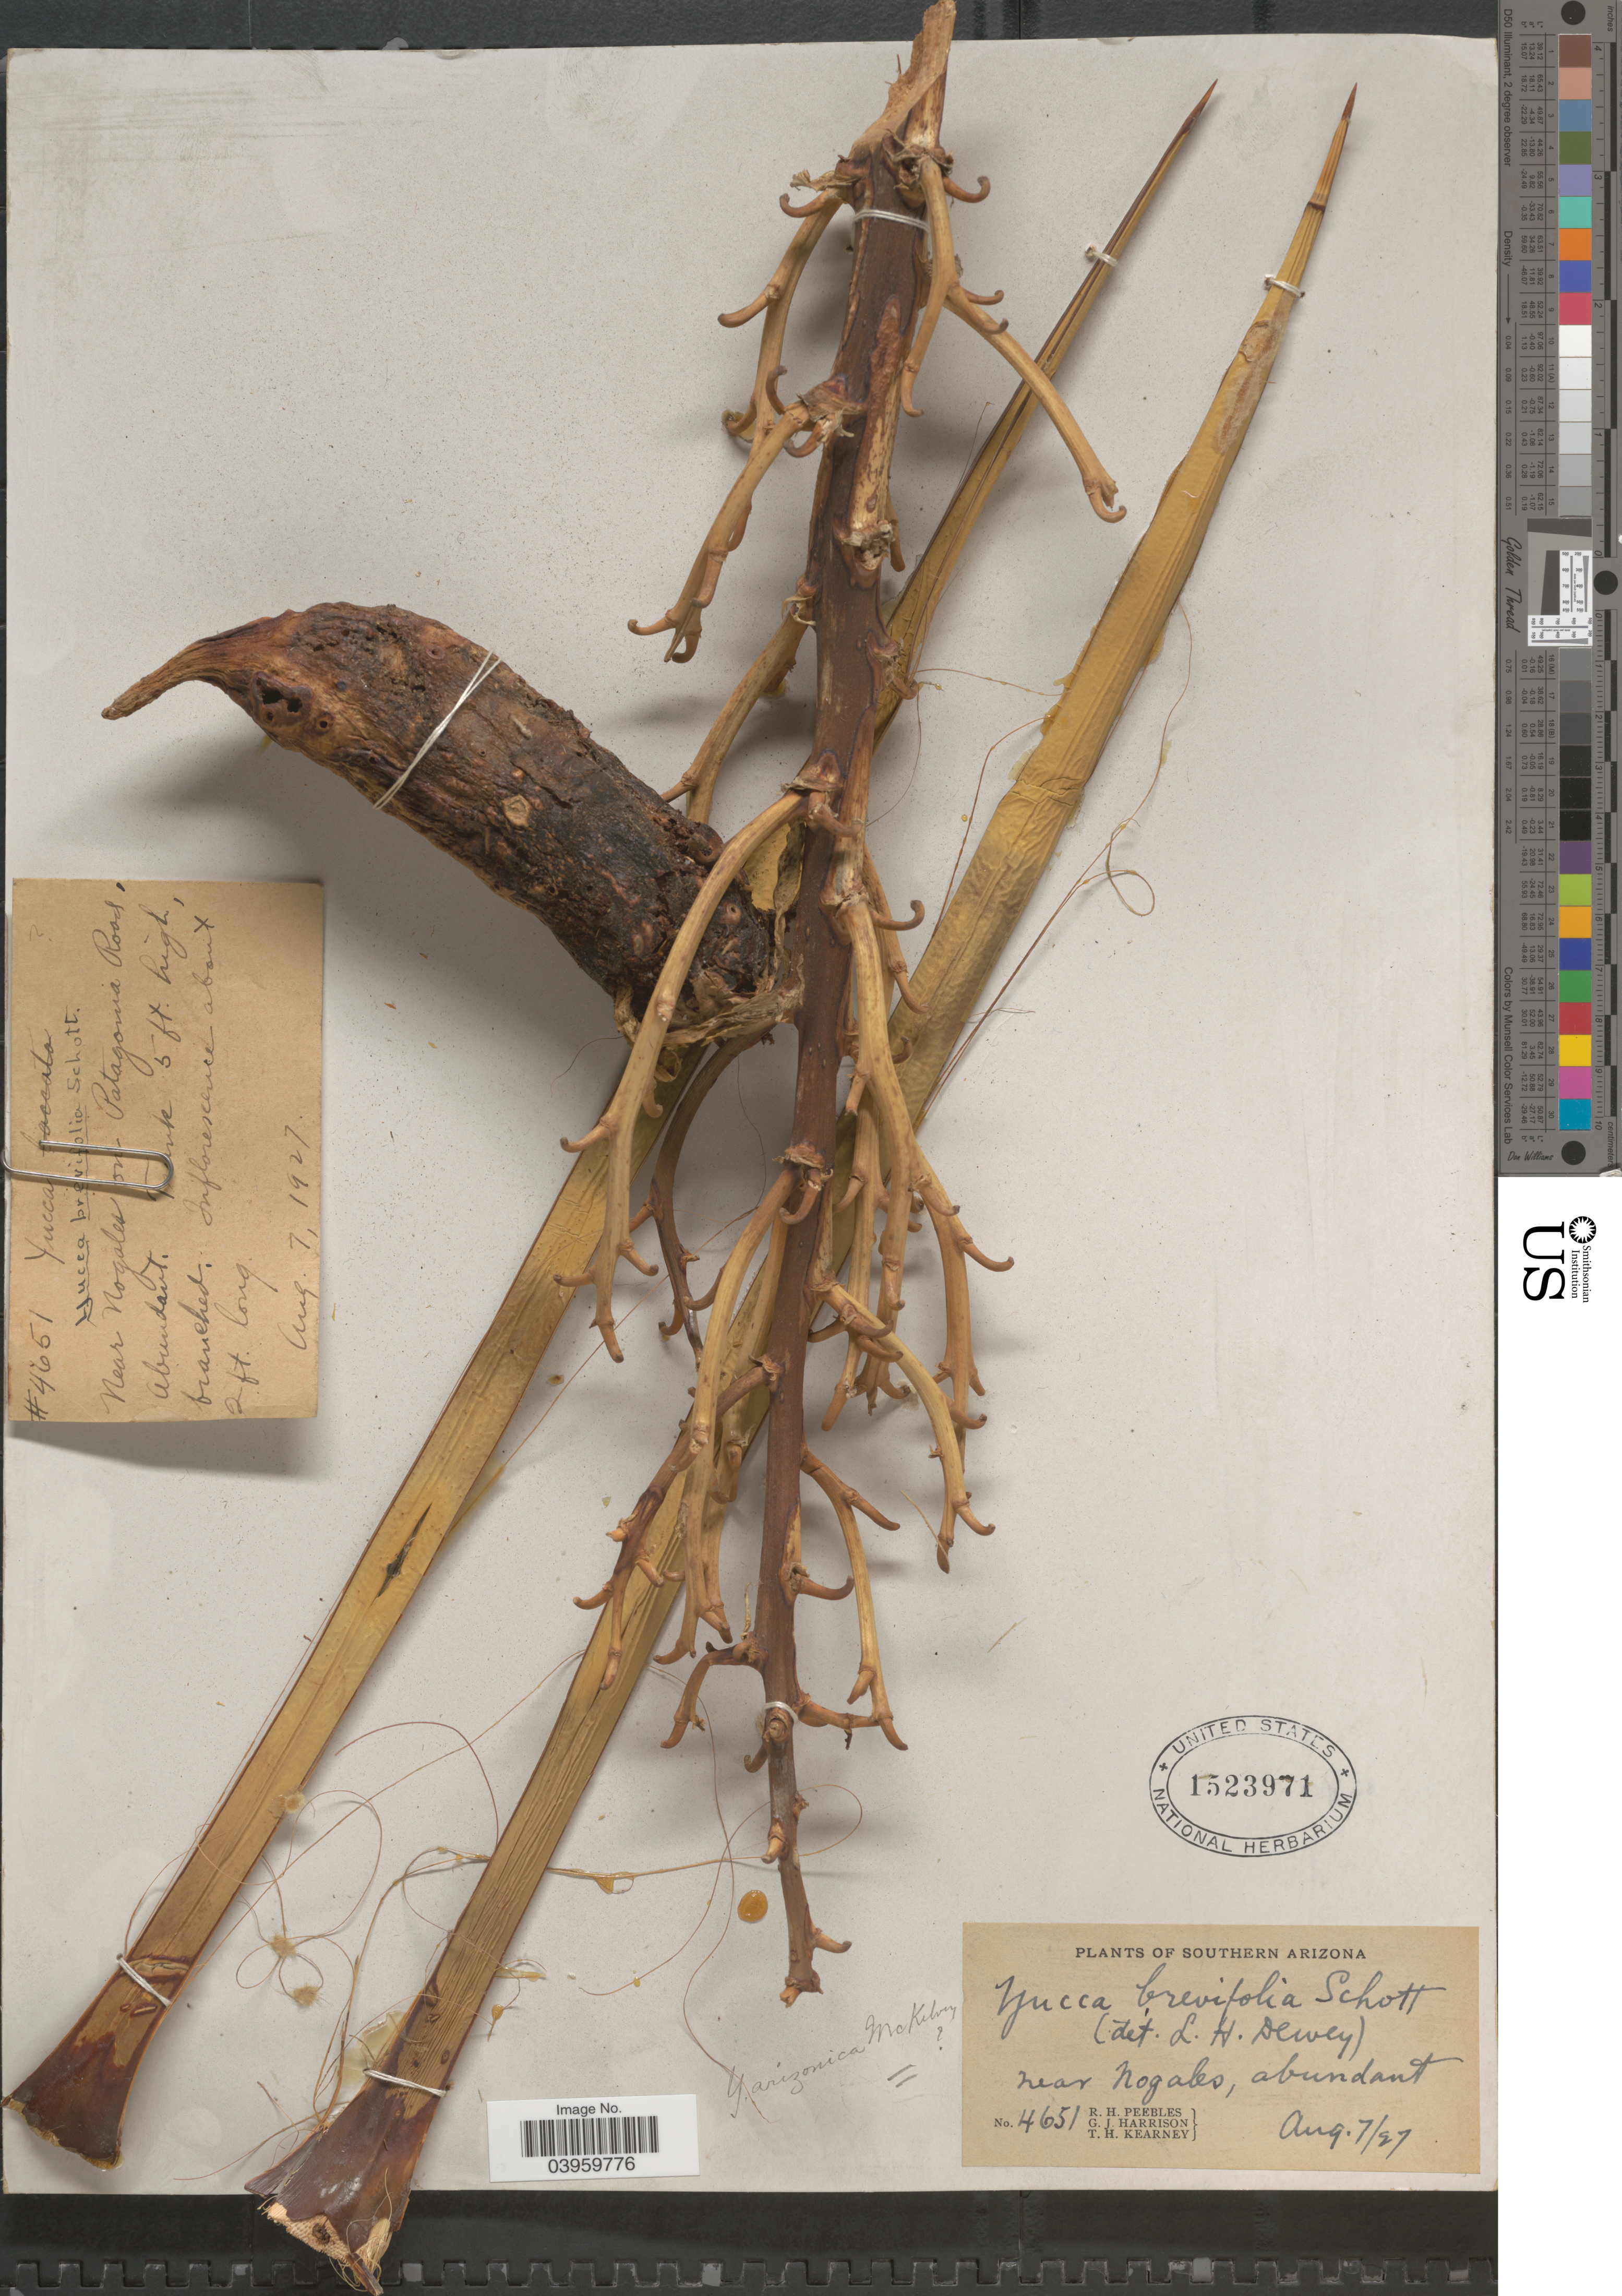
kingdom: Plantae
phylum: Tracheophyta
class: Liliopsida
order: Asparagales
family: Asparagaceae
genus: Yucca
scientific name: Yucca arizonica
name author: McKelvey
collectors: R. H. Peebles, G. J. Harrison & T. H. Kearney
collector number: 4651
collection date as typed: Transcribed d/m/y: 7/8/27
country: United States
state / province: Arizona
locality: Southern Arizona. Near Nogales.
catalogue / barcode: US 1523971